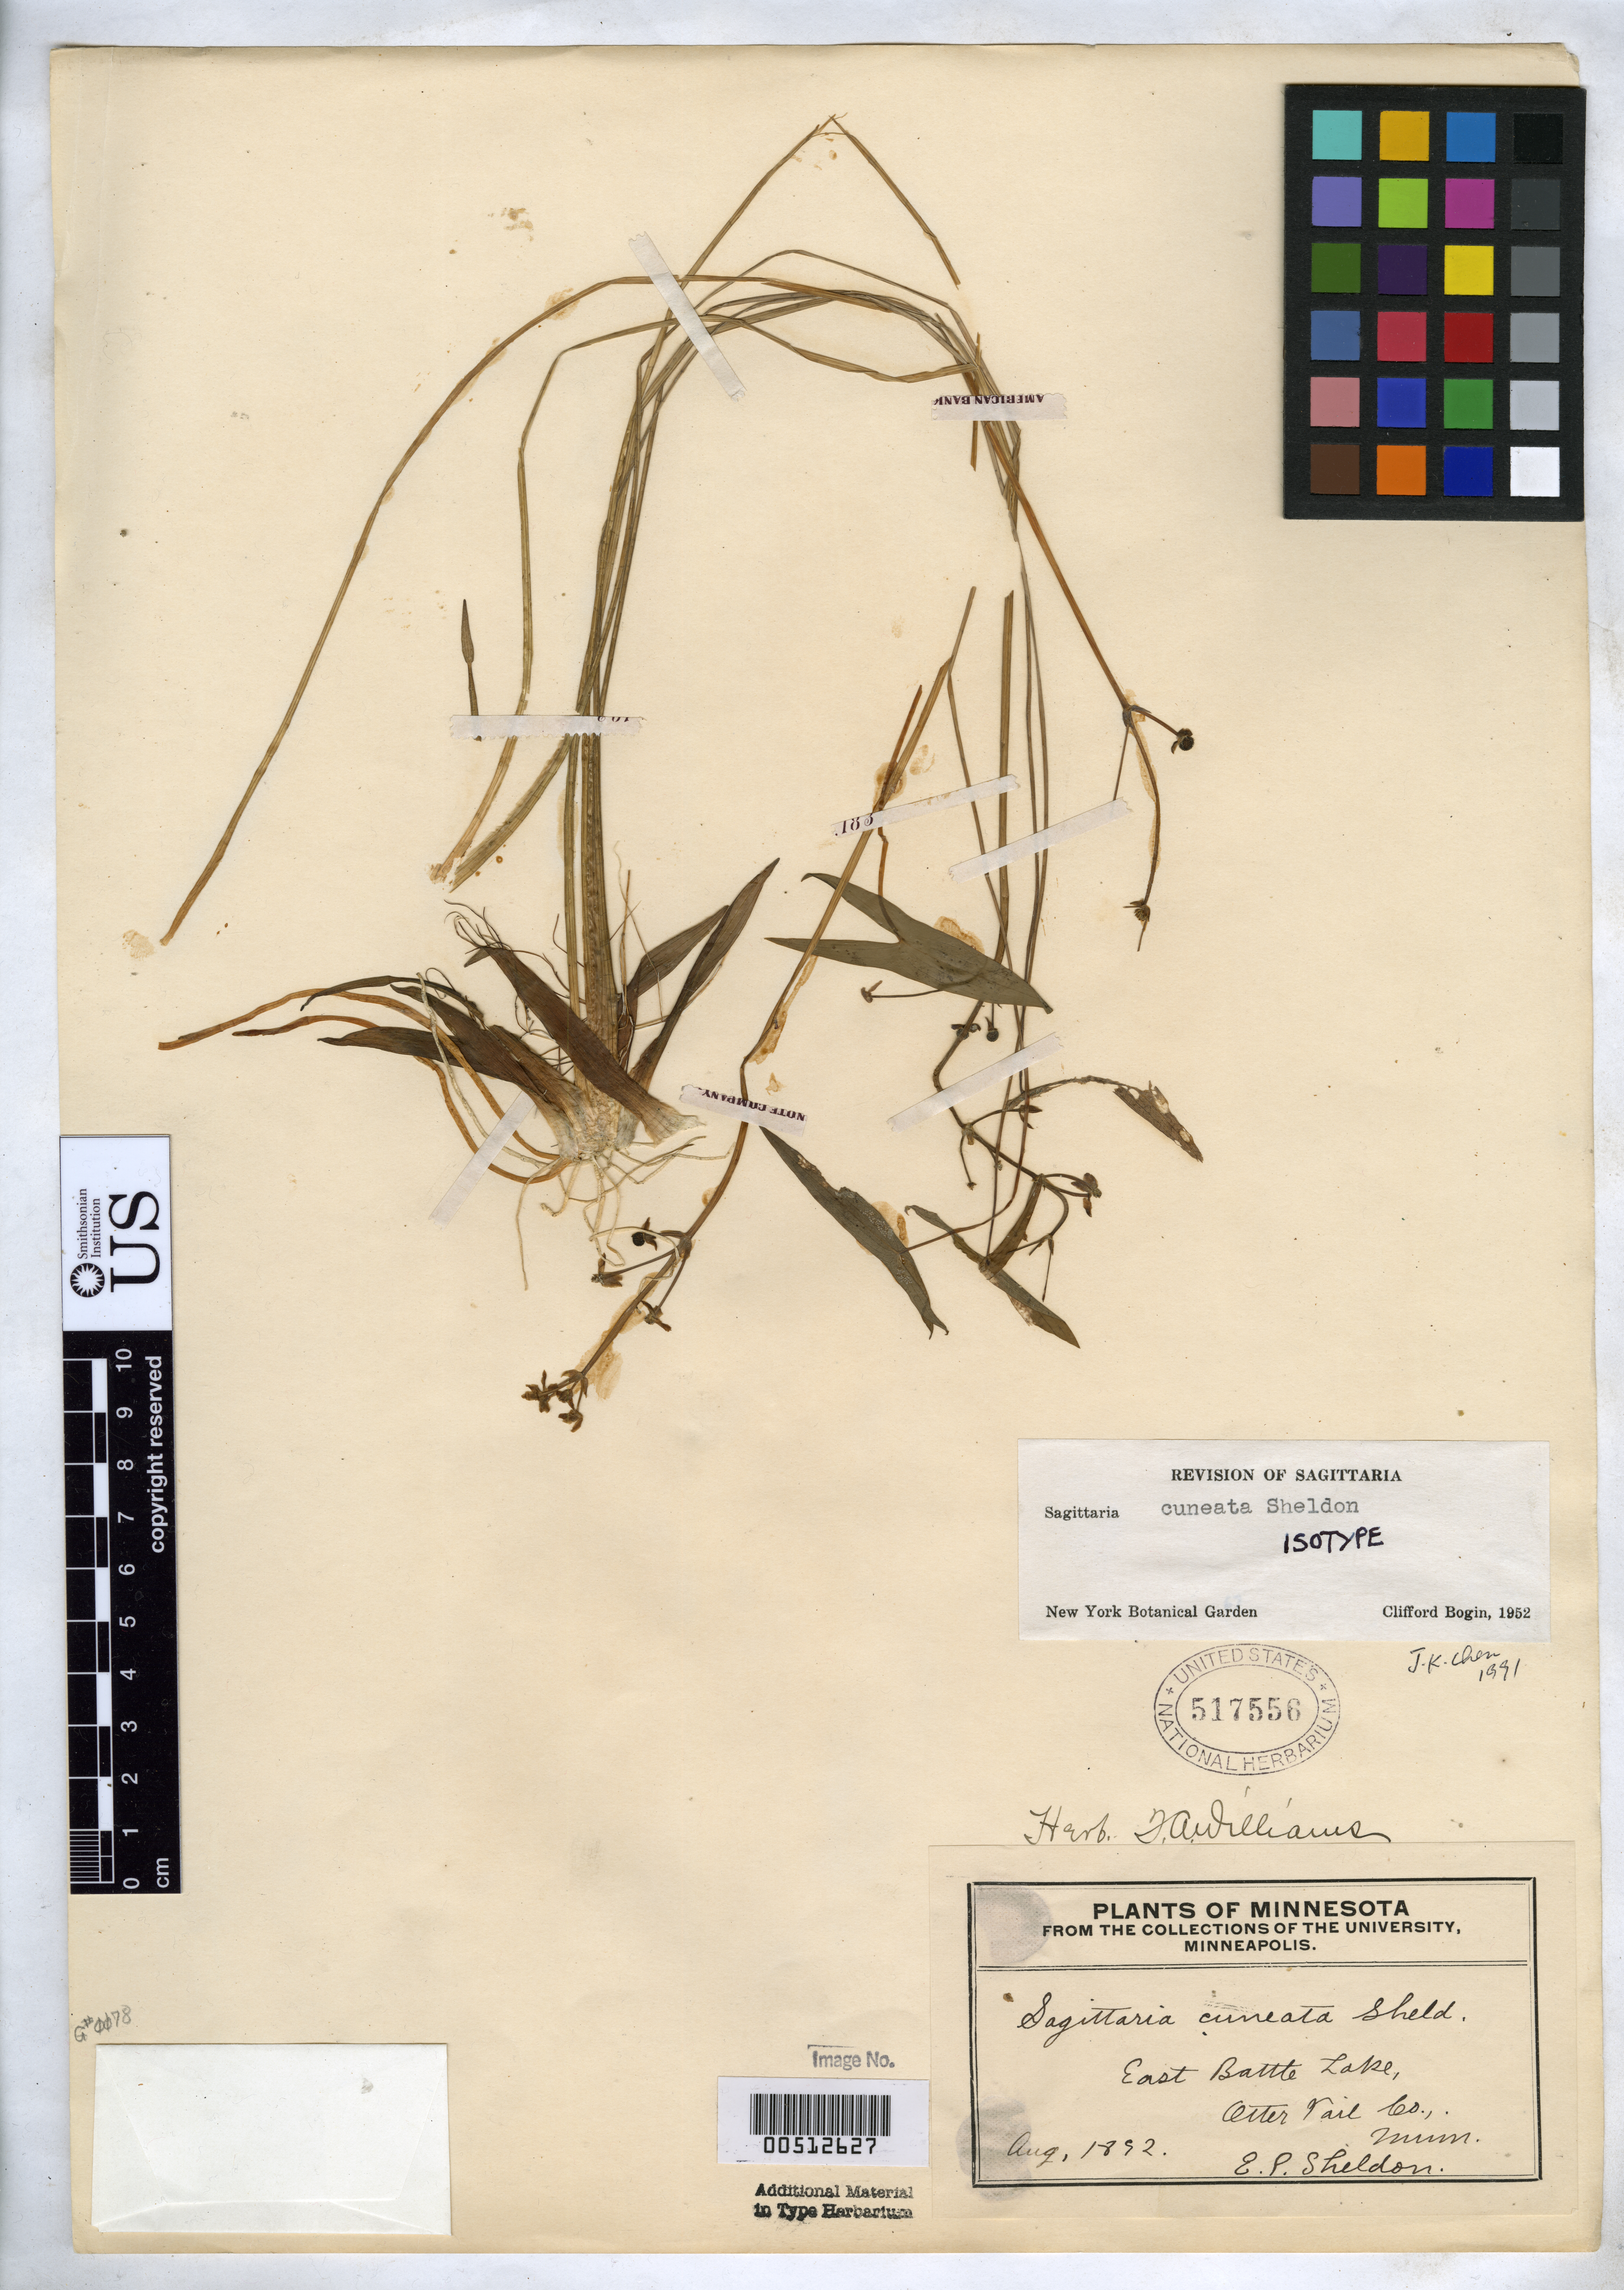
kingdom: Plantae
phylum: Tracheophyta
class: Liliopsida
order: Alismatales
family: Alismataceae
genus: Sagittaria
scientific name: Sagittaria cuneata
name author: E. Sheld.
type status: Isotype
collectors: E. P. Sheldon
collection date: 1892-08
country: United States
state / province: Minnesota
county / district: OtterTail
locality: East Battle lake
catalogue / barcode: US 517556